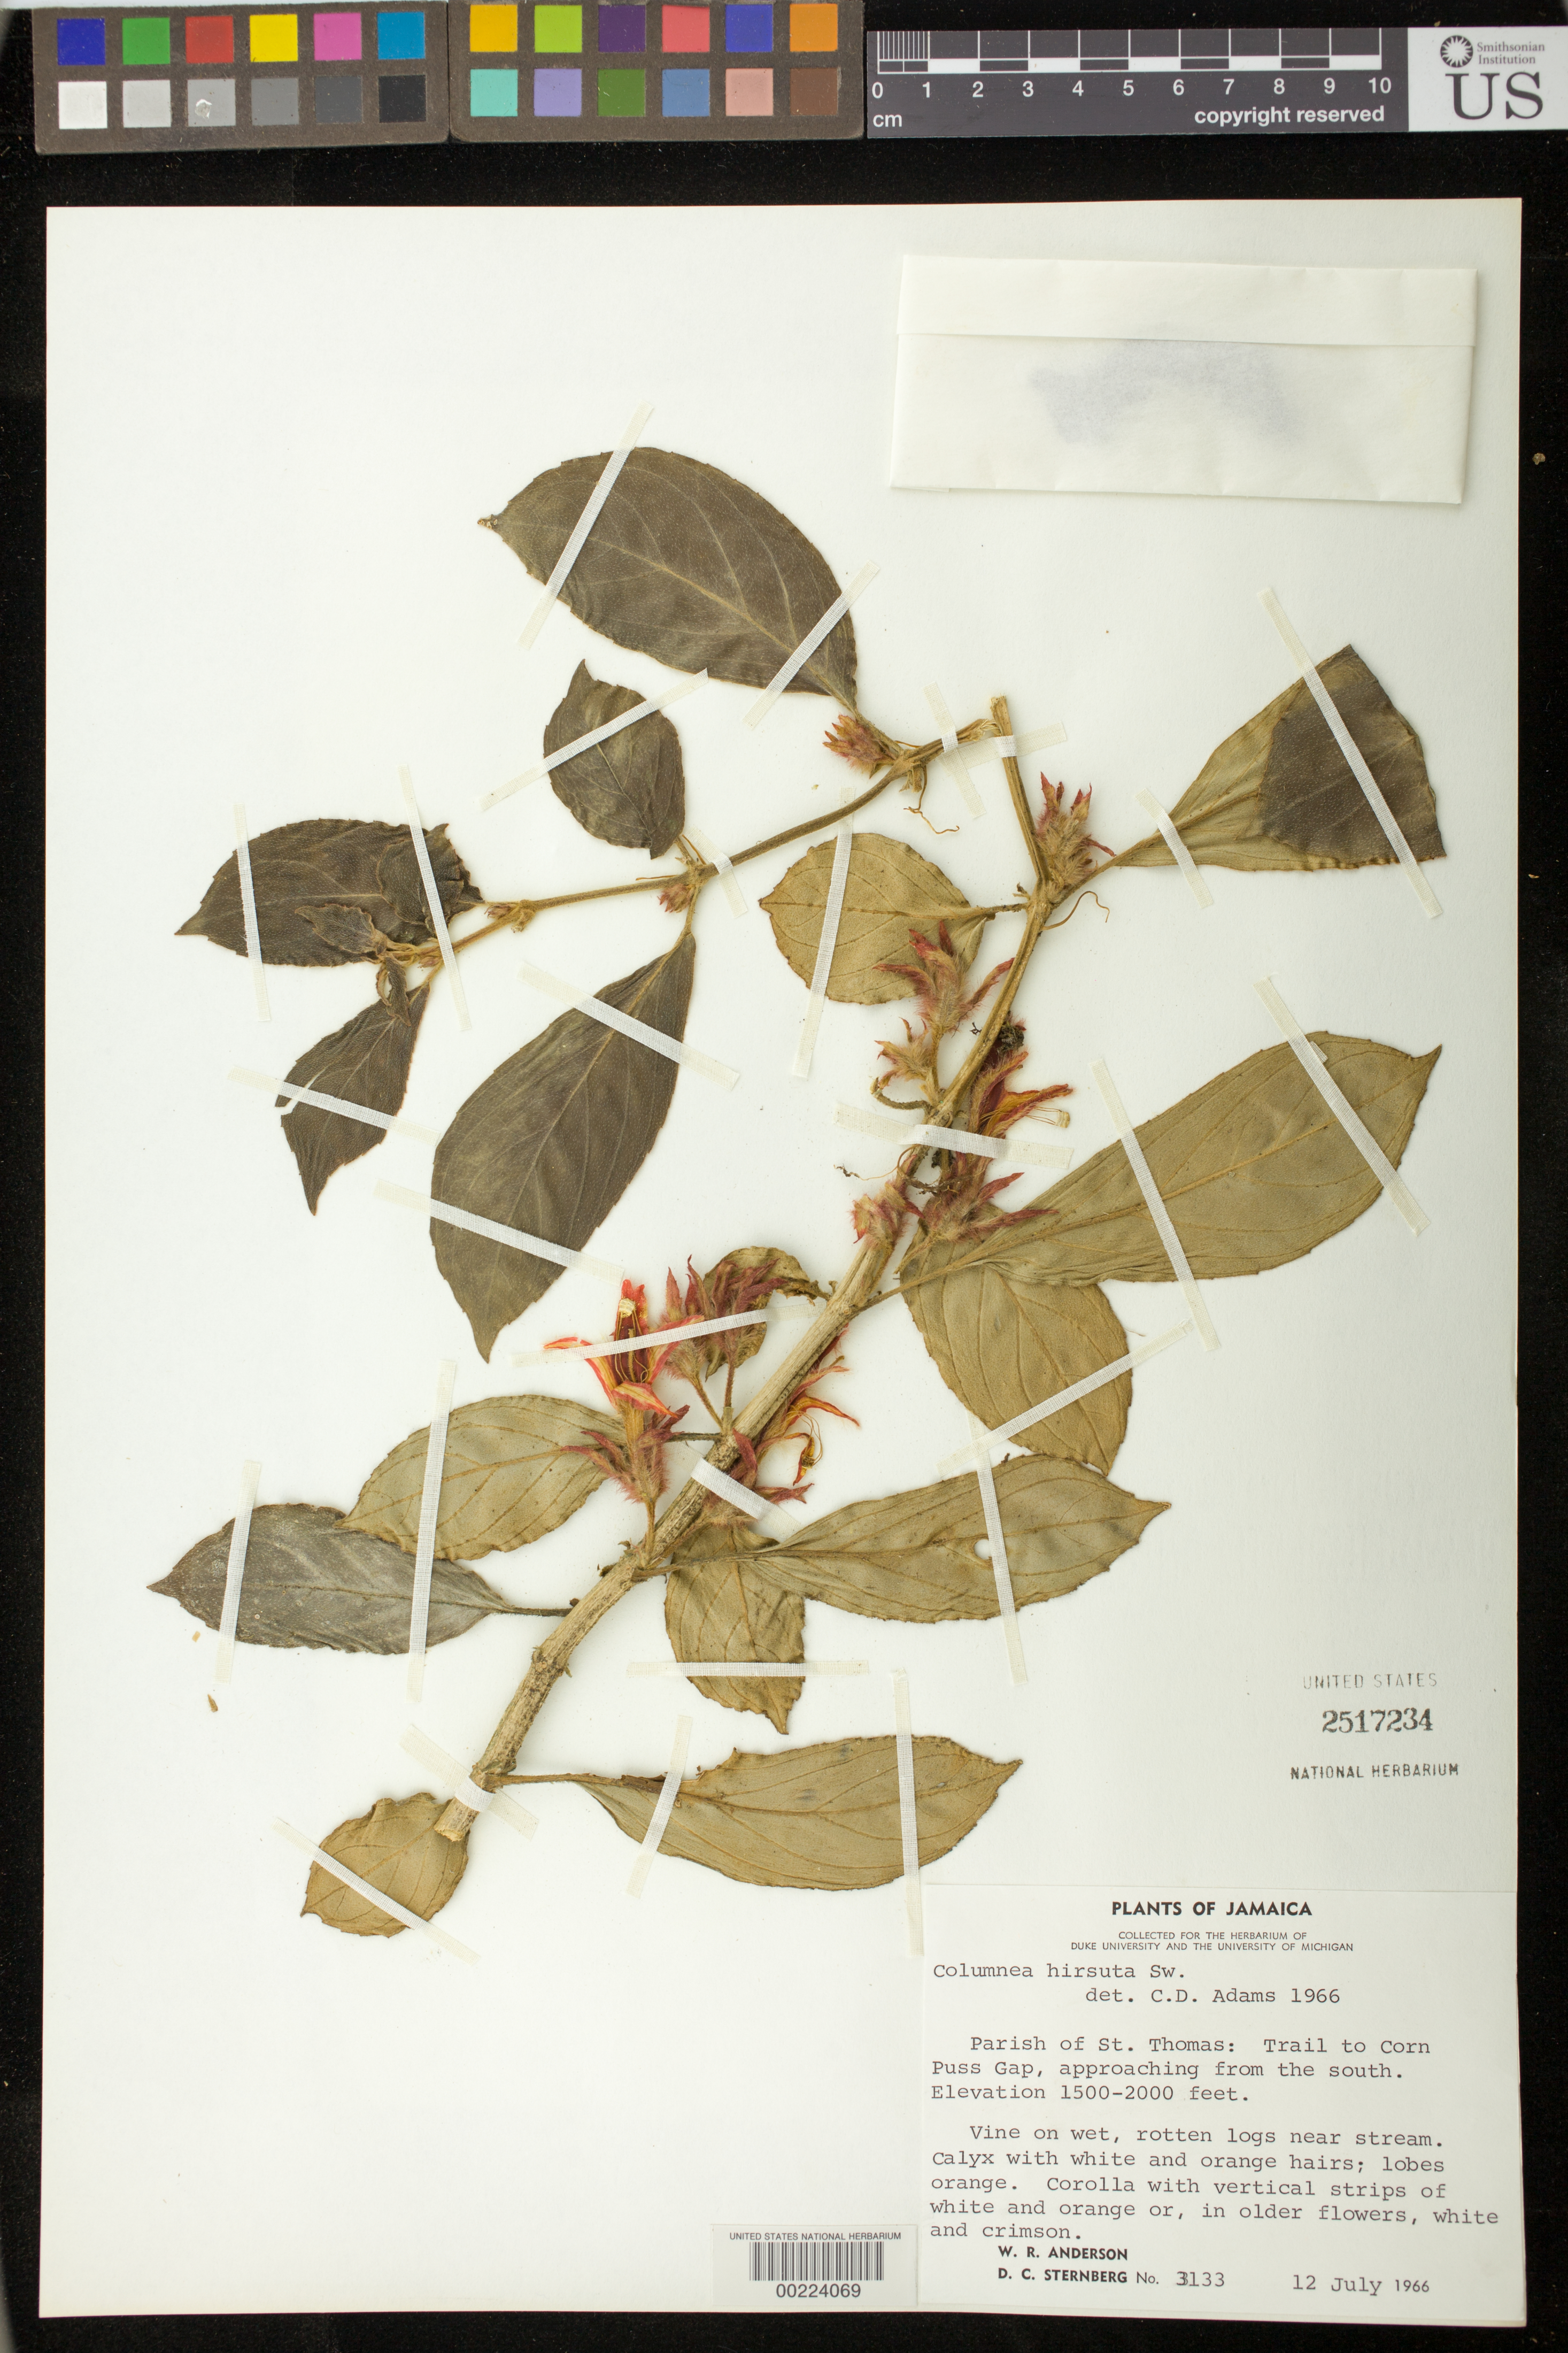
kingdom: Plantae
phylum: Tracheophyta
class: Magnoliopsida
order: Lamiales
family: Gesneriaceae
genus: Columnea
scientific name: Columnea hirsuta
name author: Sw.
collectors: W. R. Anderson & D. Sternberg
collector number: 3133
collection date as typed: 12 Jul 1966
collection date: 1966-07-12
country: Jamaica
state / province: Saint Thomas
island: Jamaica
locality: Trail to Corn Puss Gap, approaching from the south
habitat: Vine on wet, rotten logs near stream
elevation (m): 457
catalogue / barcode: US 2517234